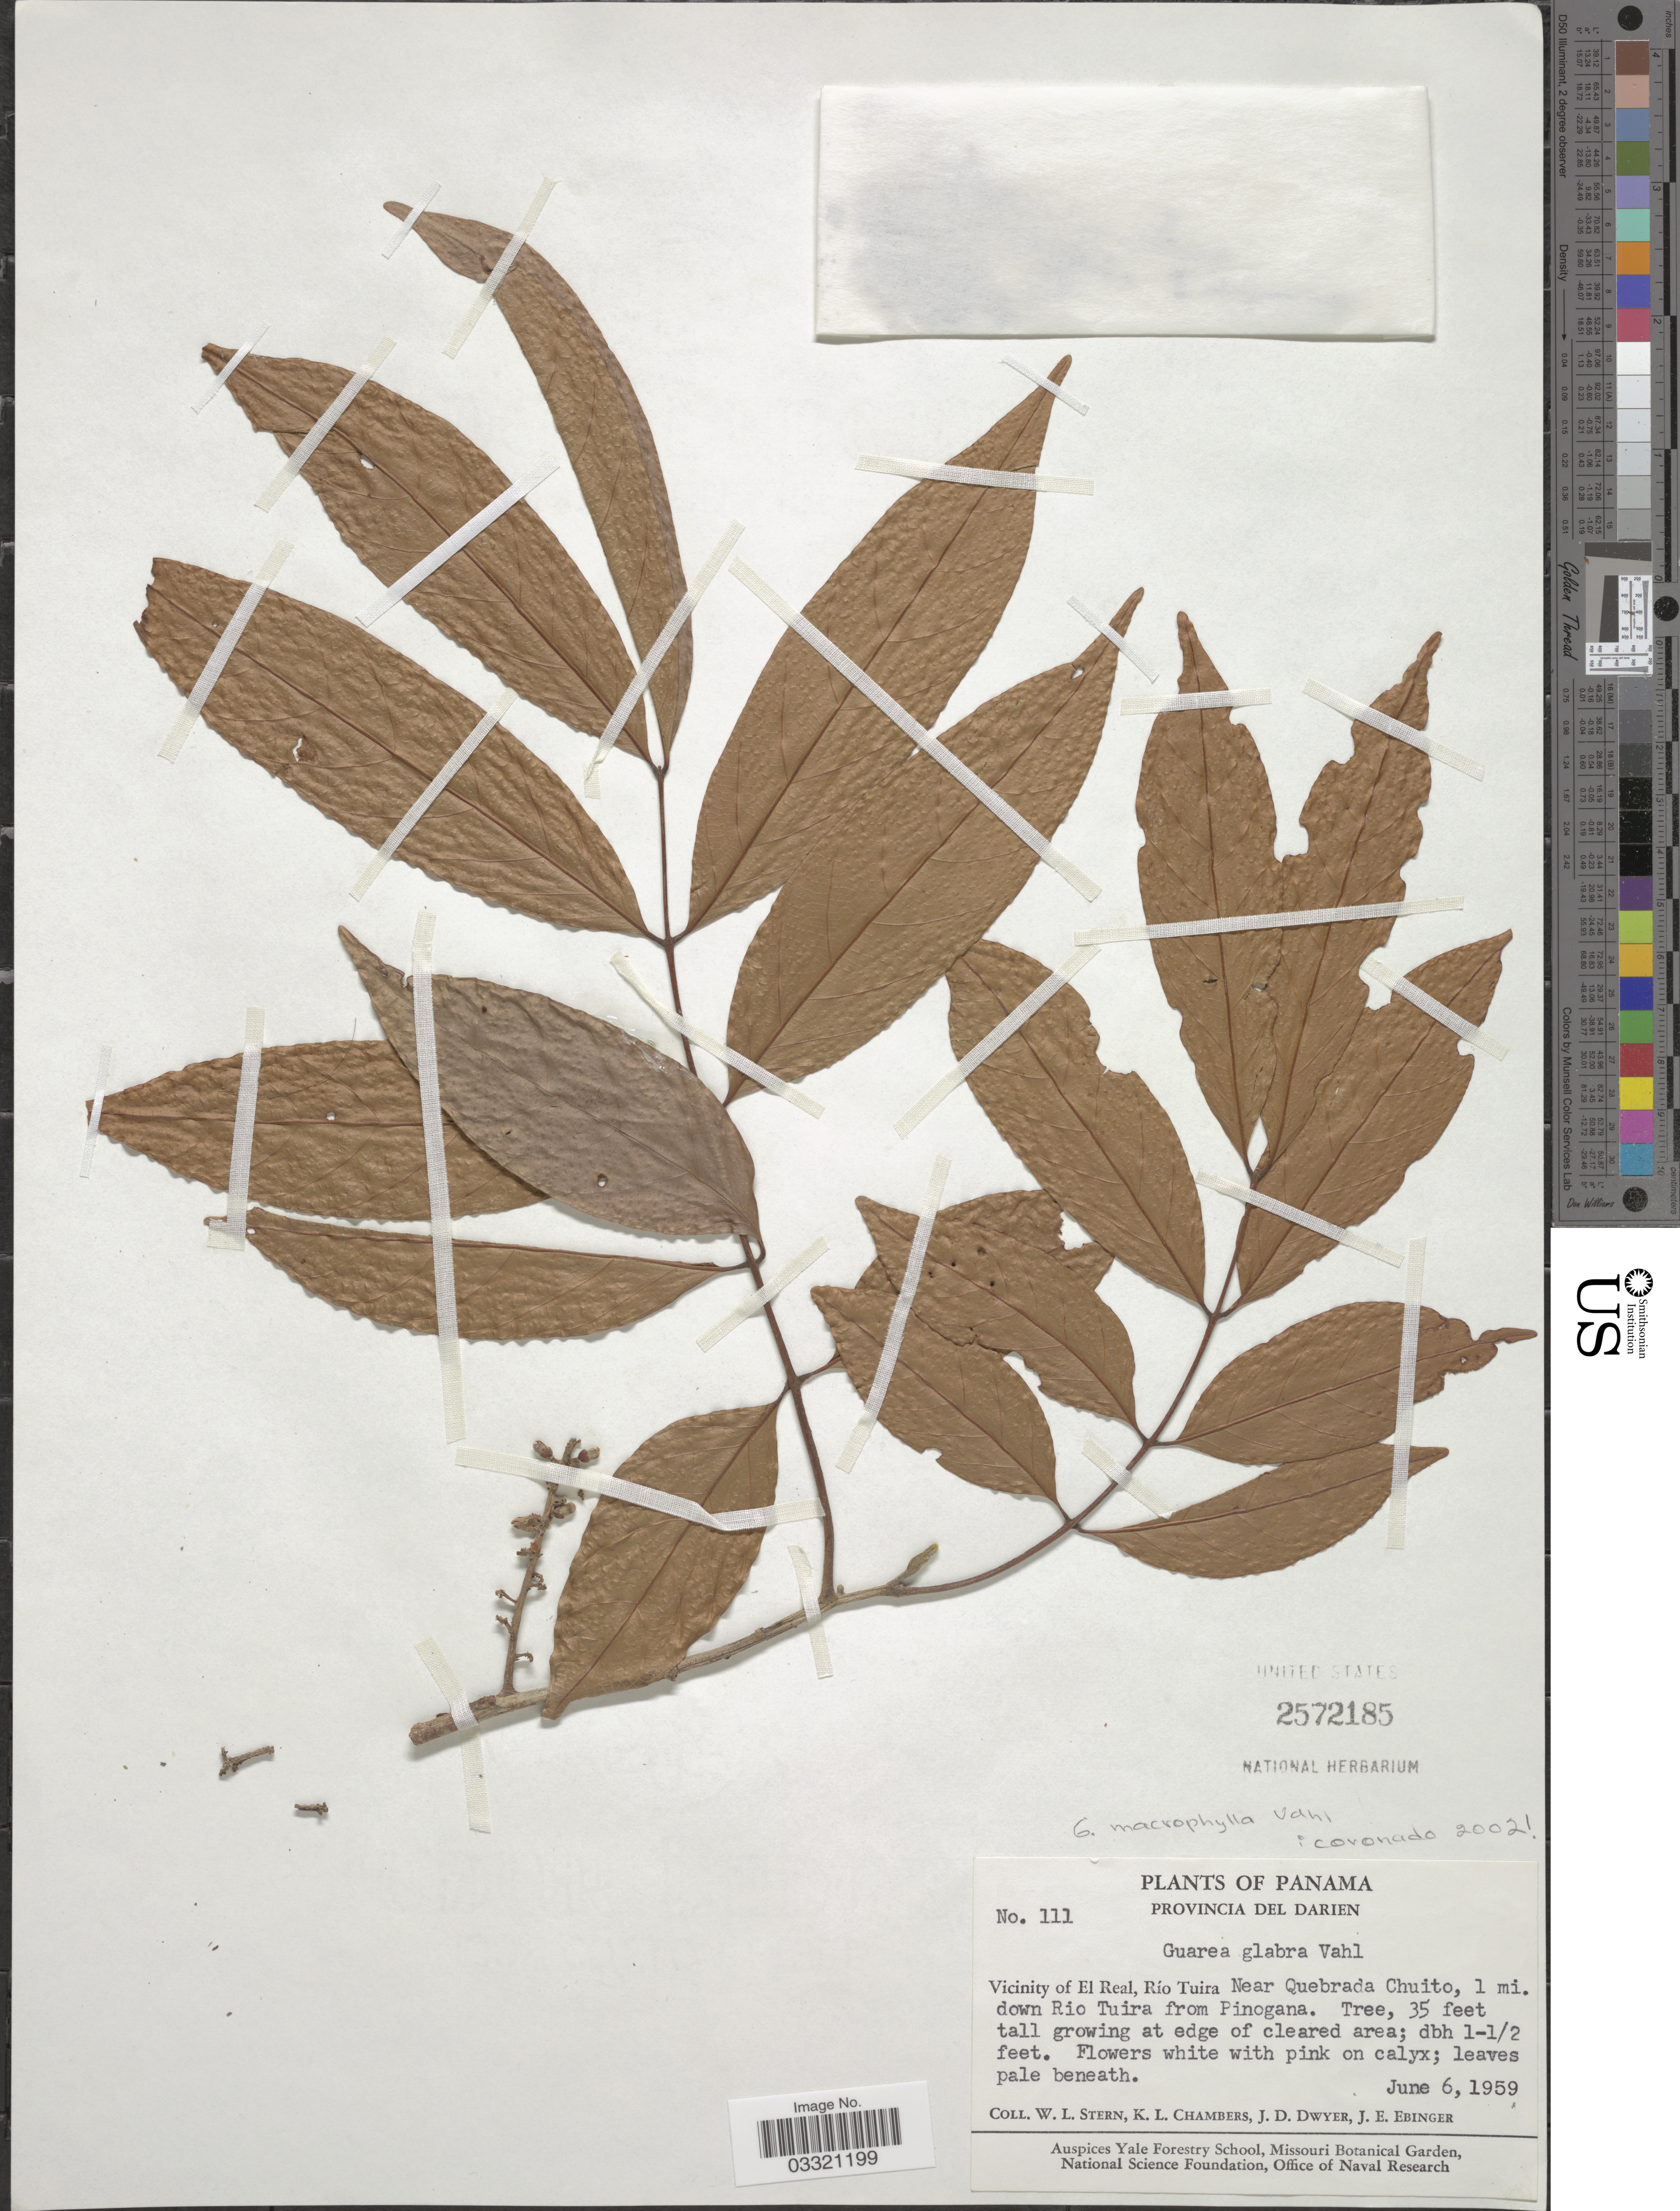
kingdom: Plantae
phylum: Tracheophyta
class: Magnoliopsida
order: Sapindales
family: Meliaceae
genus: Guarea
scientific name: Guarea glabra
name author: Vahl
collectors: W. L. Stern, K. Chambers, J. D. Dwyer & J. Ebinger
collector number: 111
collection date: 1959-06-06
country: Panama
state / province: Darién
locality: Vicinity of El Real, Río Tuira. Near Quebrada Chuito, 1 mi. down Rio Tuira from Pinogana.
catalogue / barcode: US 2572185